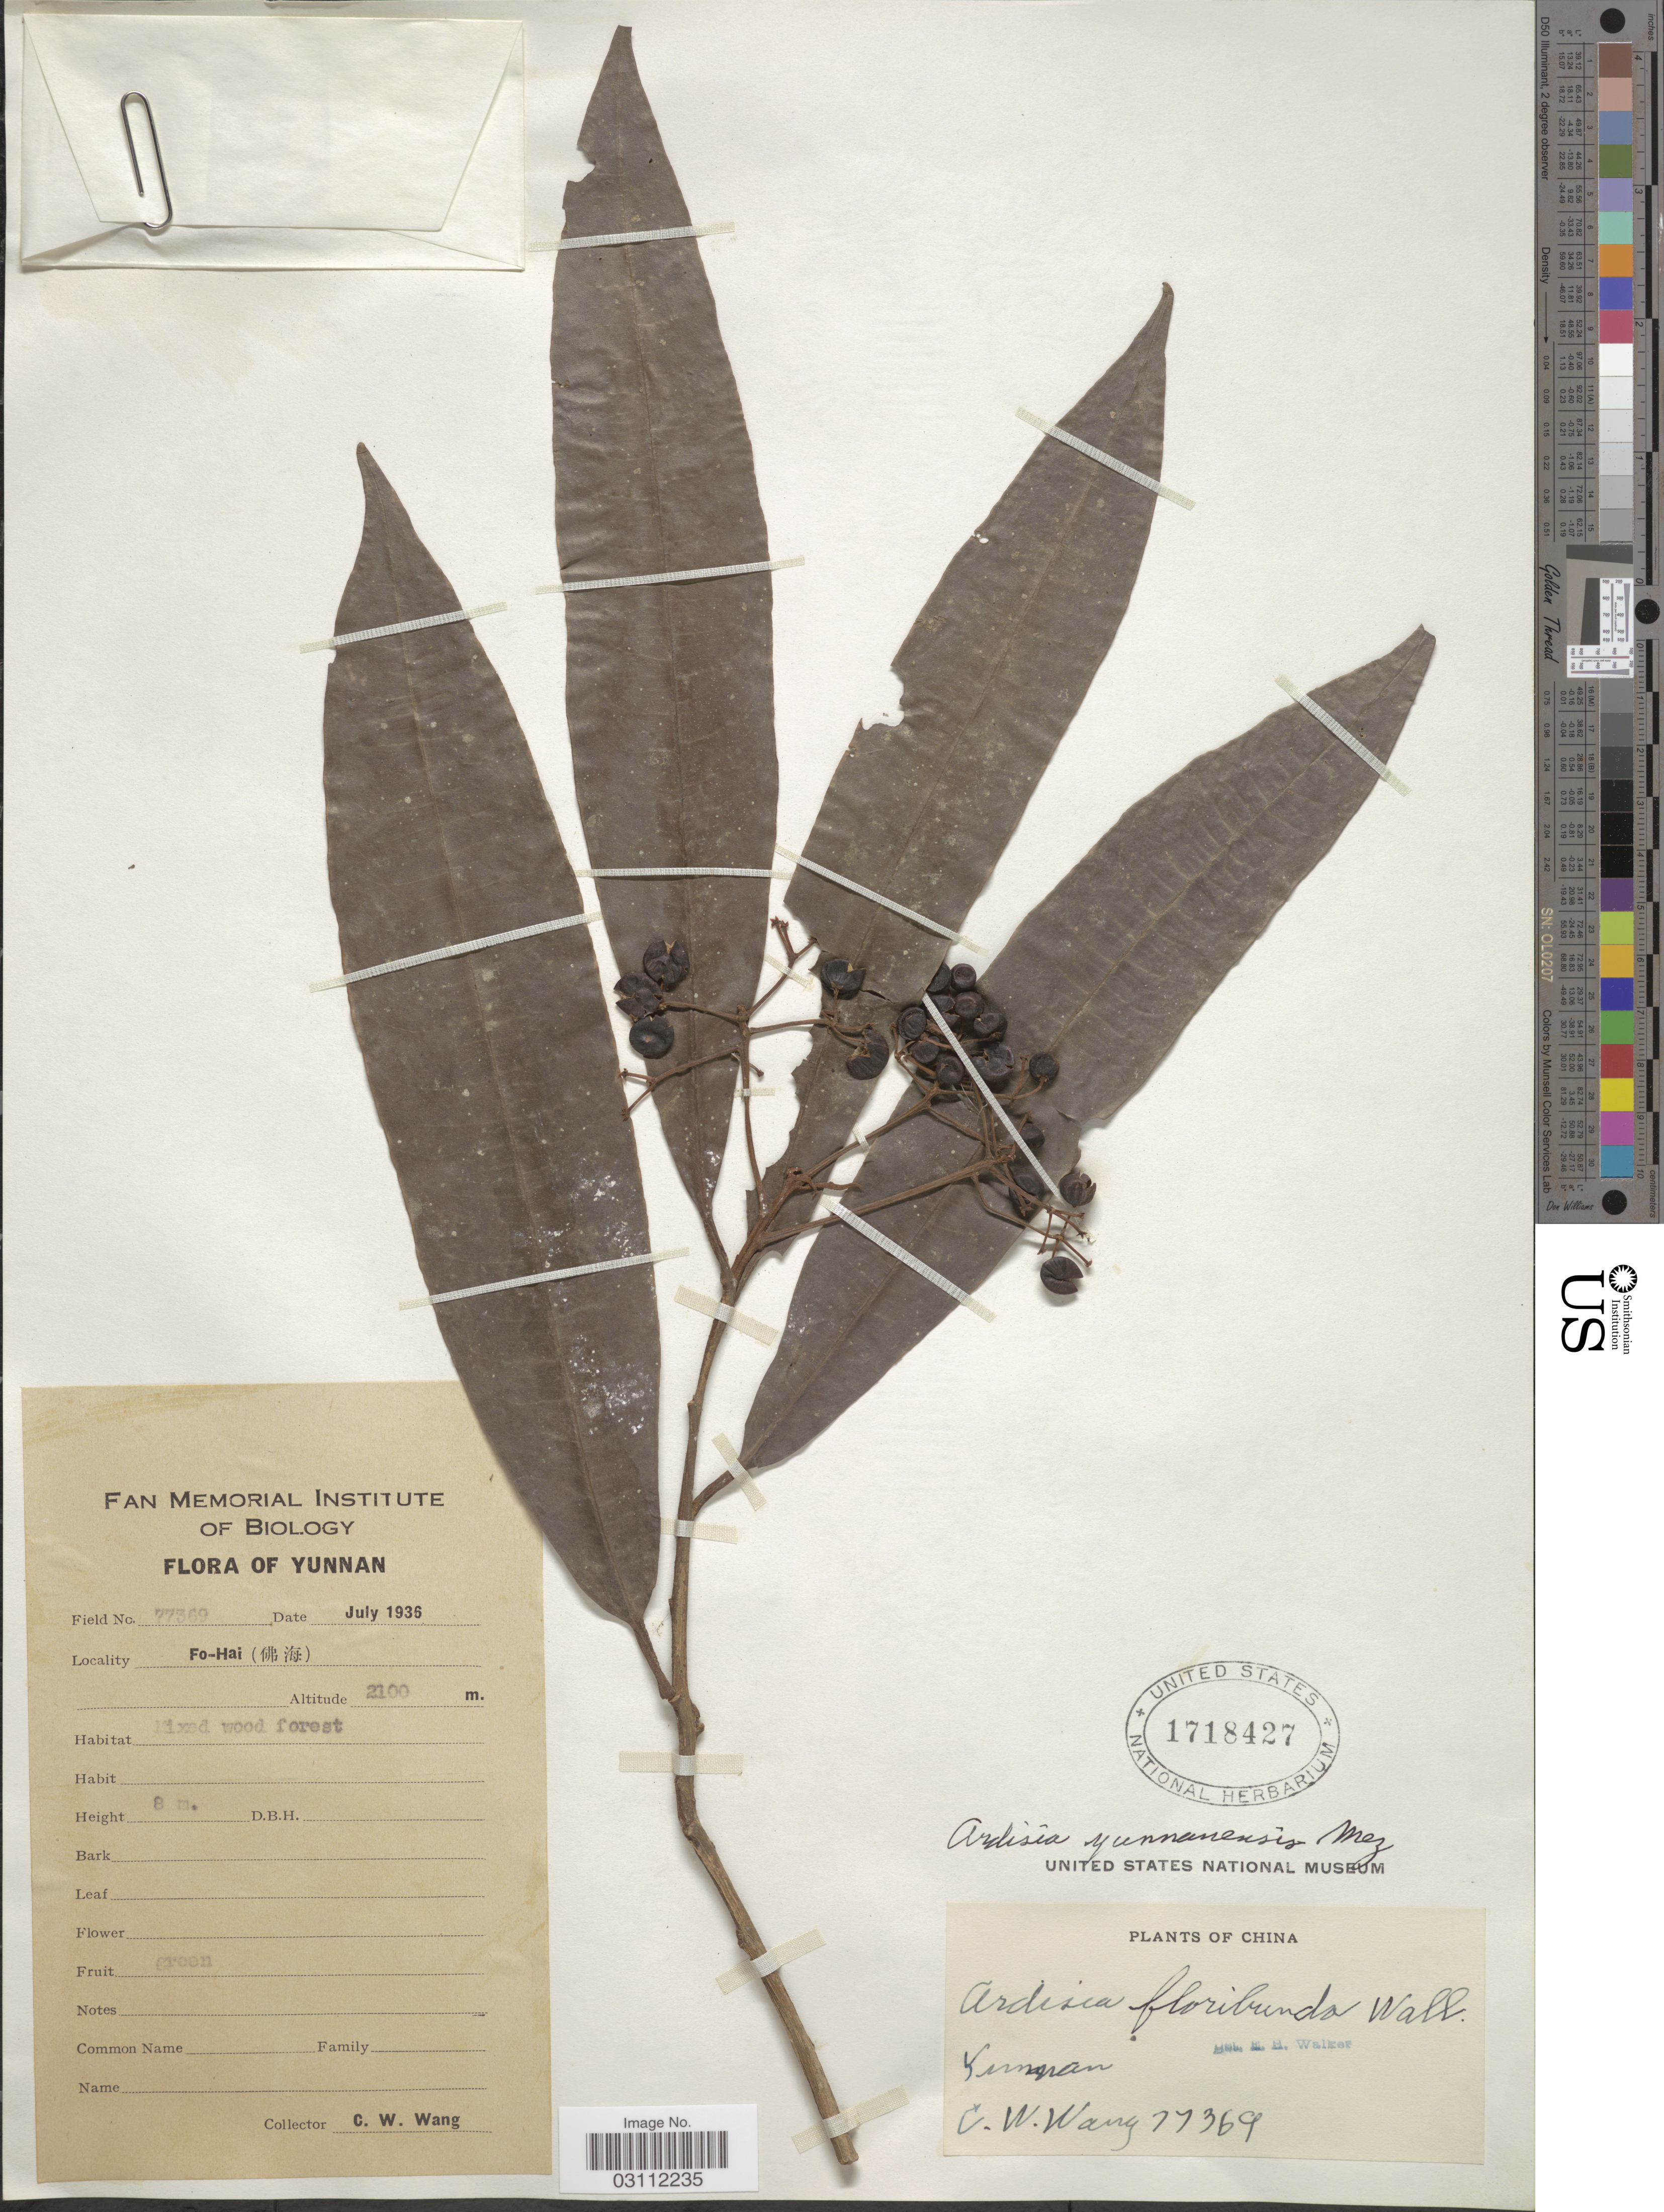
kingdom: Plantae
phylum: Tracheophyta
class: Magnoliopsida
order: Ericales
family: Primulaceae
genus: Ardisia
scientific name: Ardisia yunnanensis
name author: Mez in Engl.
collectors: C. W. Wang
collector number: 77369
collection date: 1936-07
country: China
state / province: Yunnan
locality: Fo-Hai (X).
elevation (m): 2100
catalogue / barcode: US 1718427